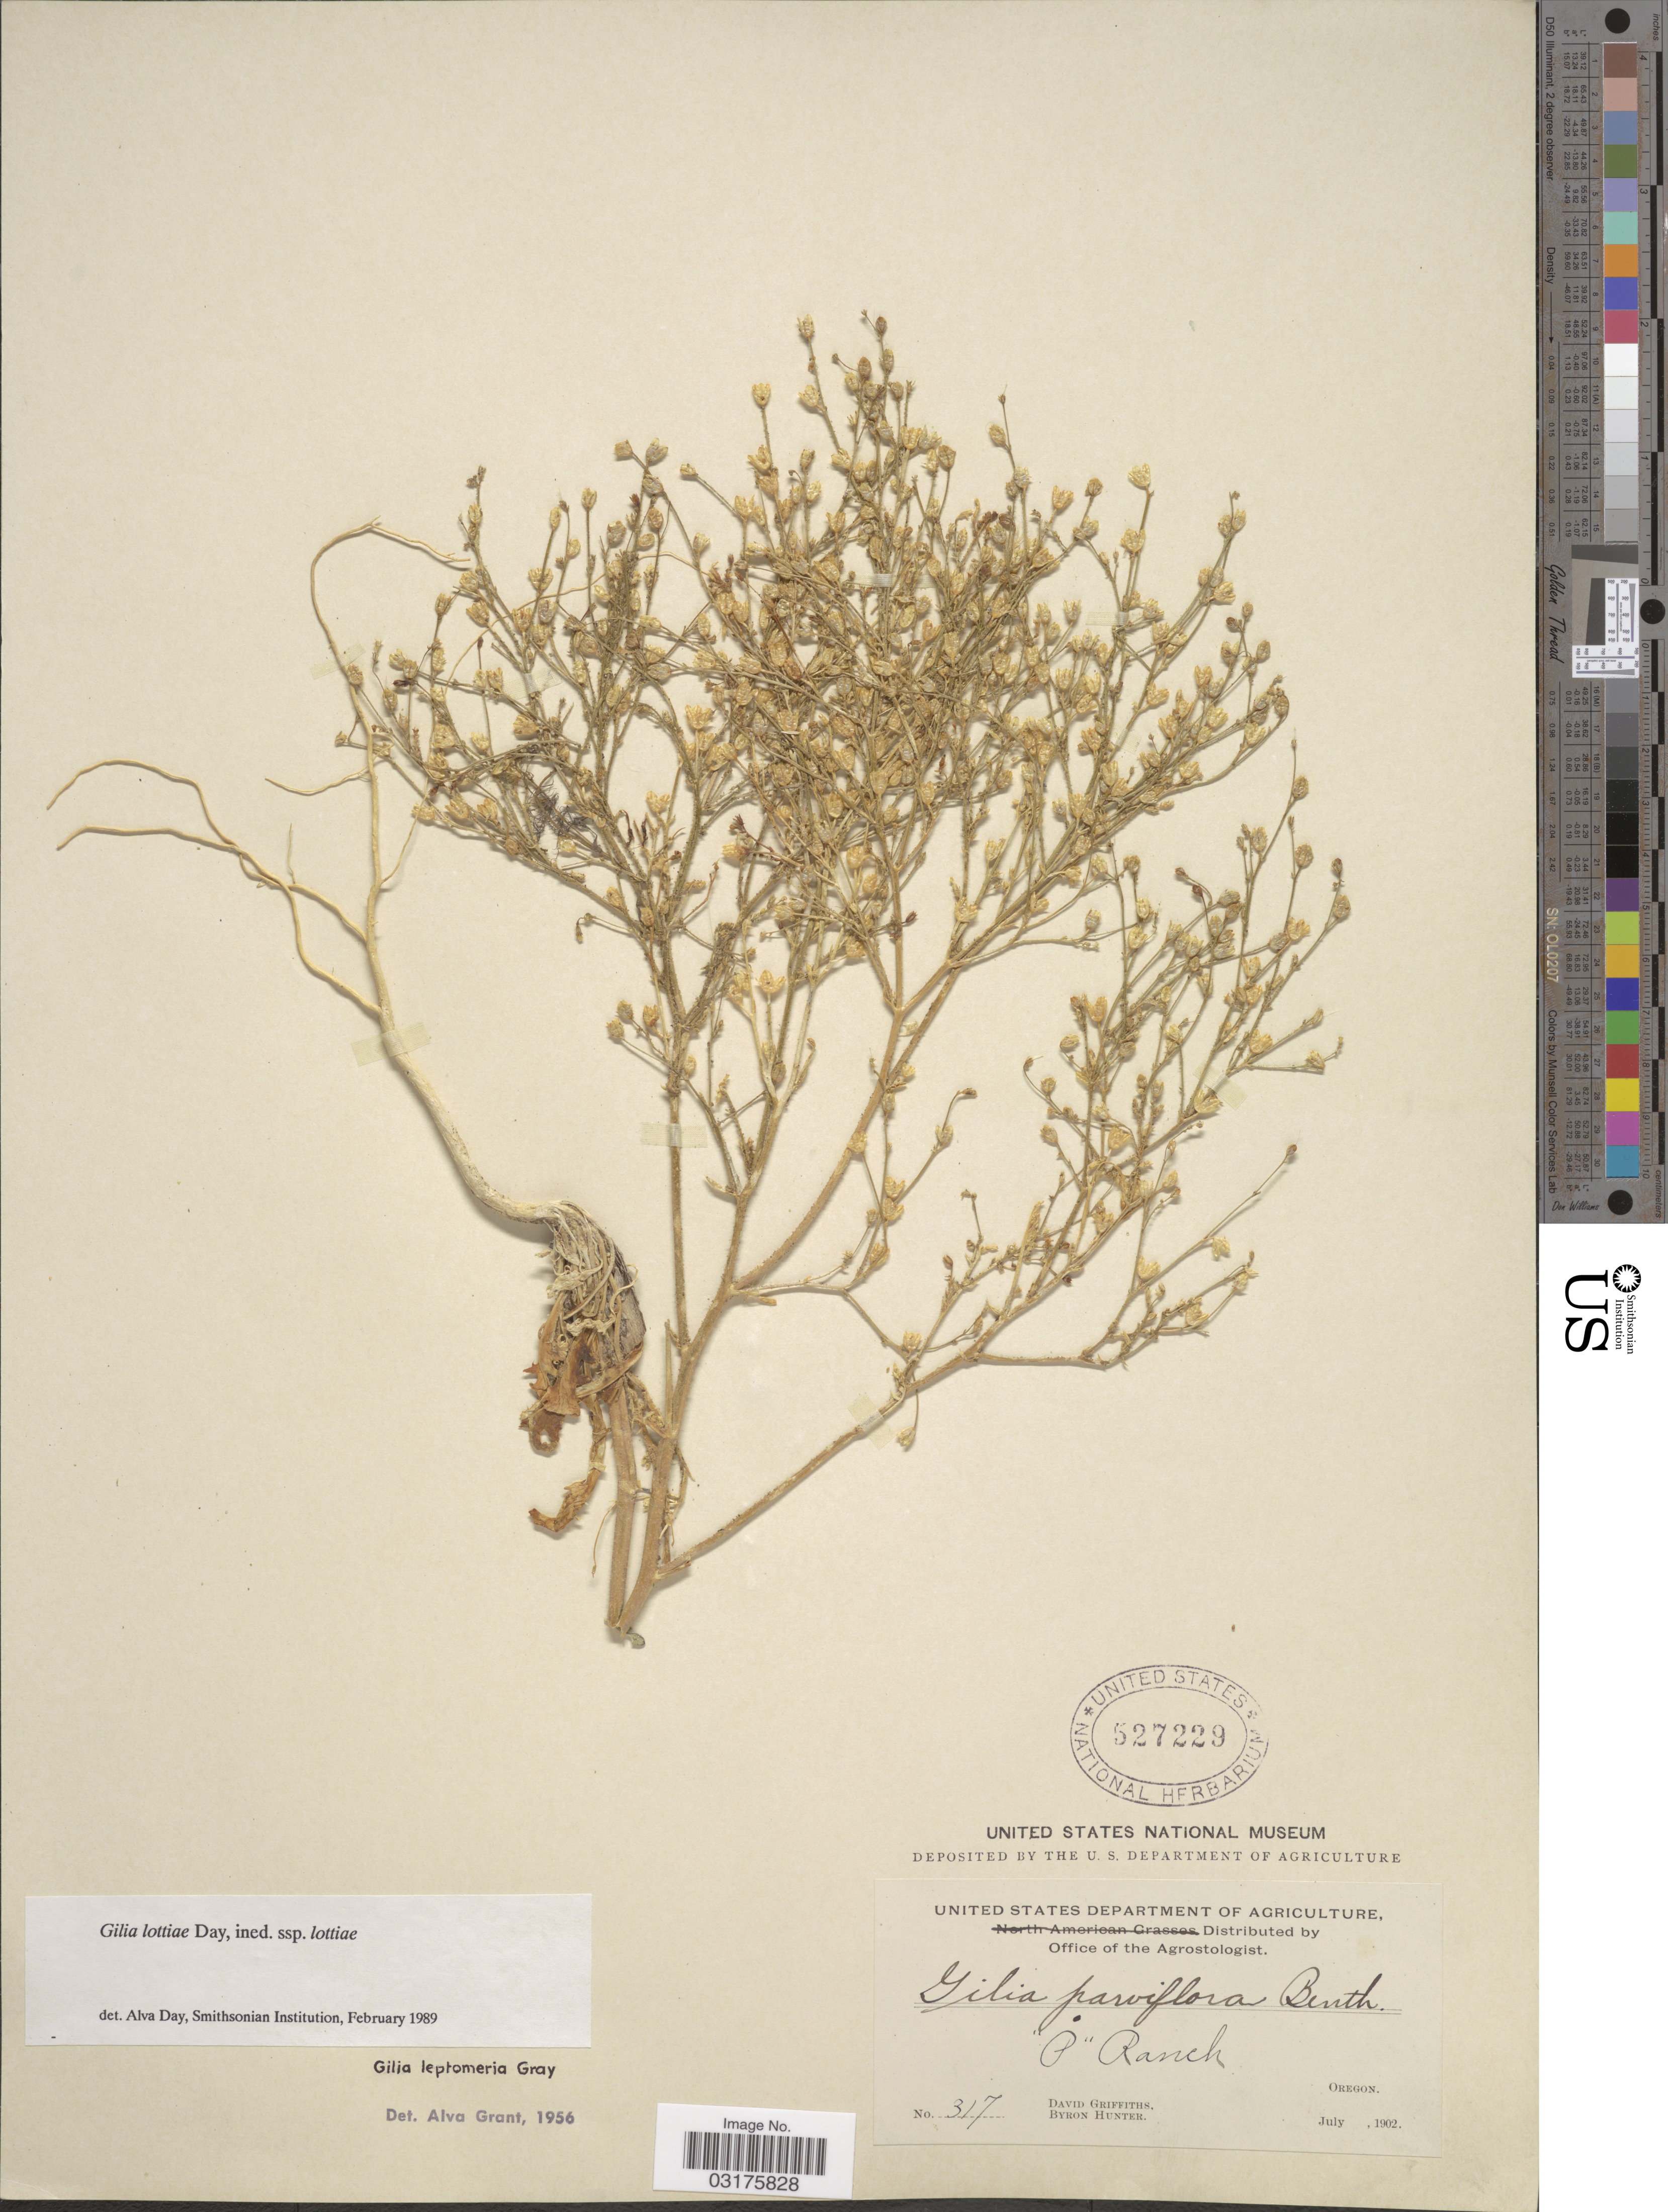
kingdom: Plantae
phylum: Tracheophyta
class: Magnoliopsida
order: Ericales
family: Polemoniaceae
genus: Aliciella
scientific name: Aliciella lottiae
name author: (A.G. Day) J.M. Porter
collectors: D. Griffiths & B. Hunter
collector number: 317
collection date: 1902-07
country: United States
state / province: Oregon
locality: P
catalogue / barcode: US 527229